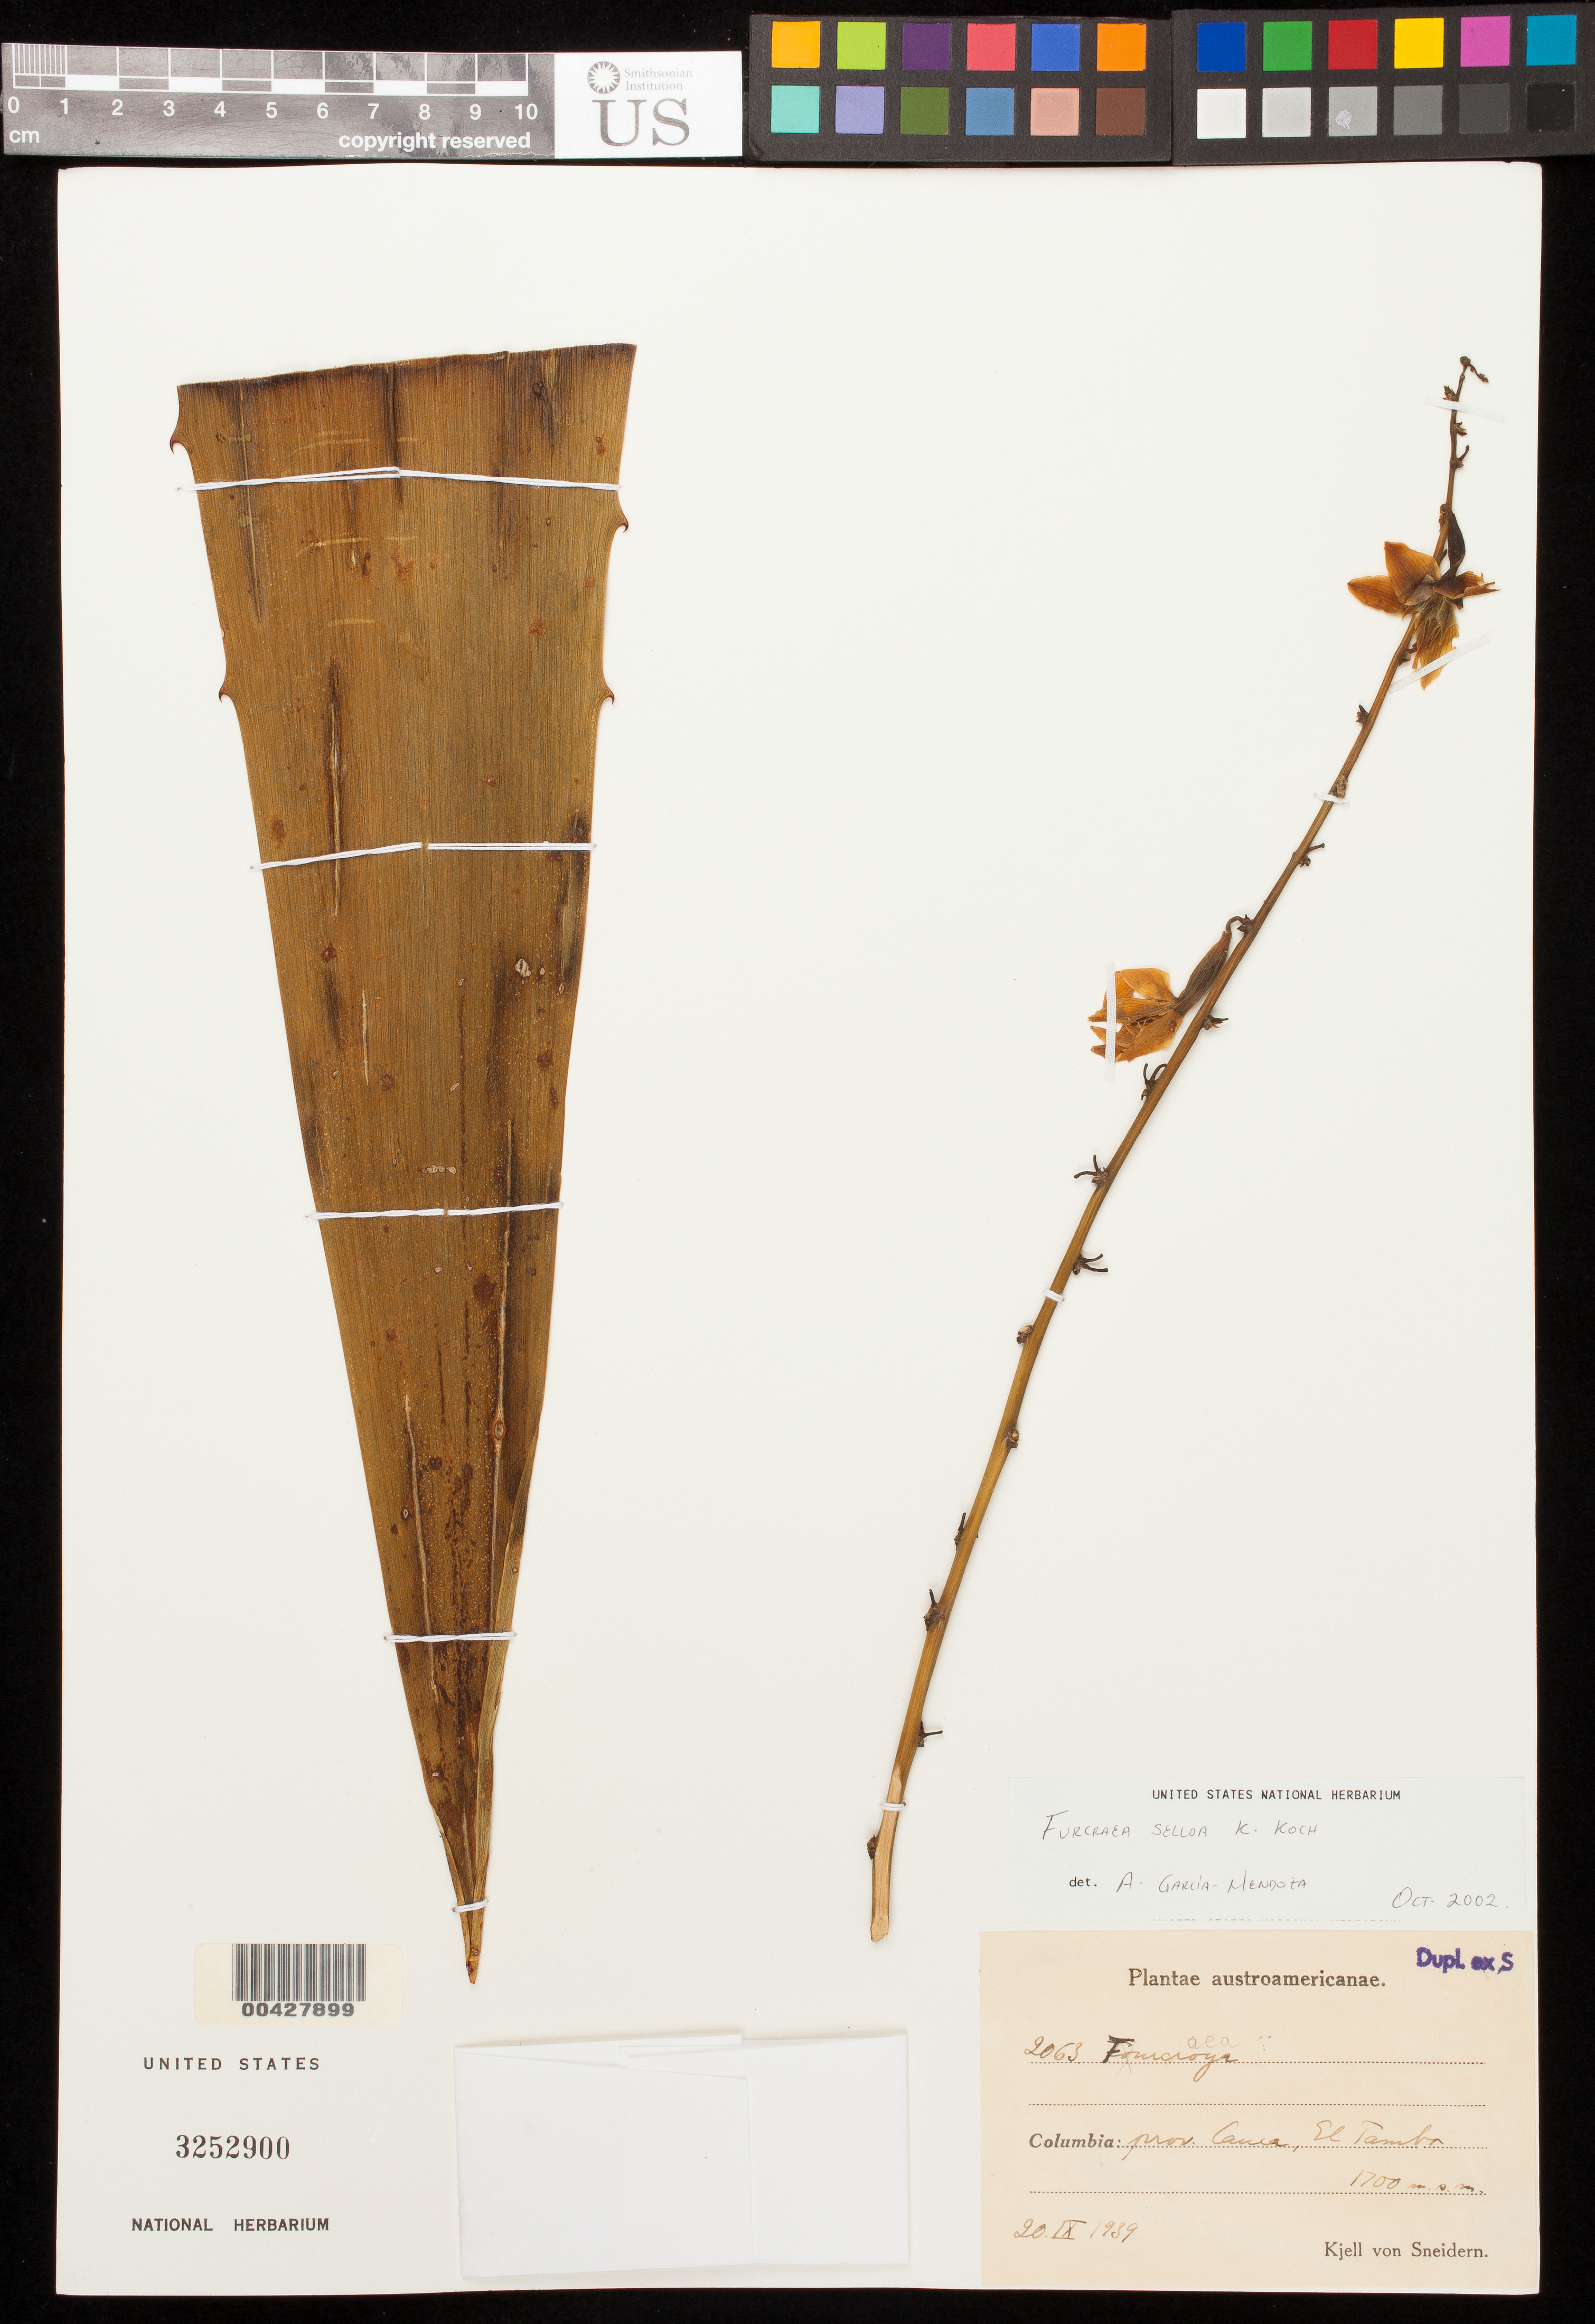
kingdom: Plantae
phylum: Tracheophyta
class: Liliopsida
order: Asparagales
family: Asparagaceae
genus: Furcraea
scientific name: Furcraea selloa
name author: K. Koch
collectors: K. von Sneidern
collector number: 2063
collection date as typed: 20 Sep 1939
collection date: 1939-09-20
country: Colombia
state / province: Cauca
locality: El Tambo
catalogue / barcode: US 3252900